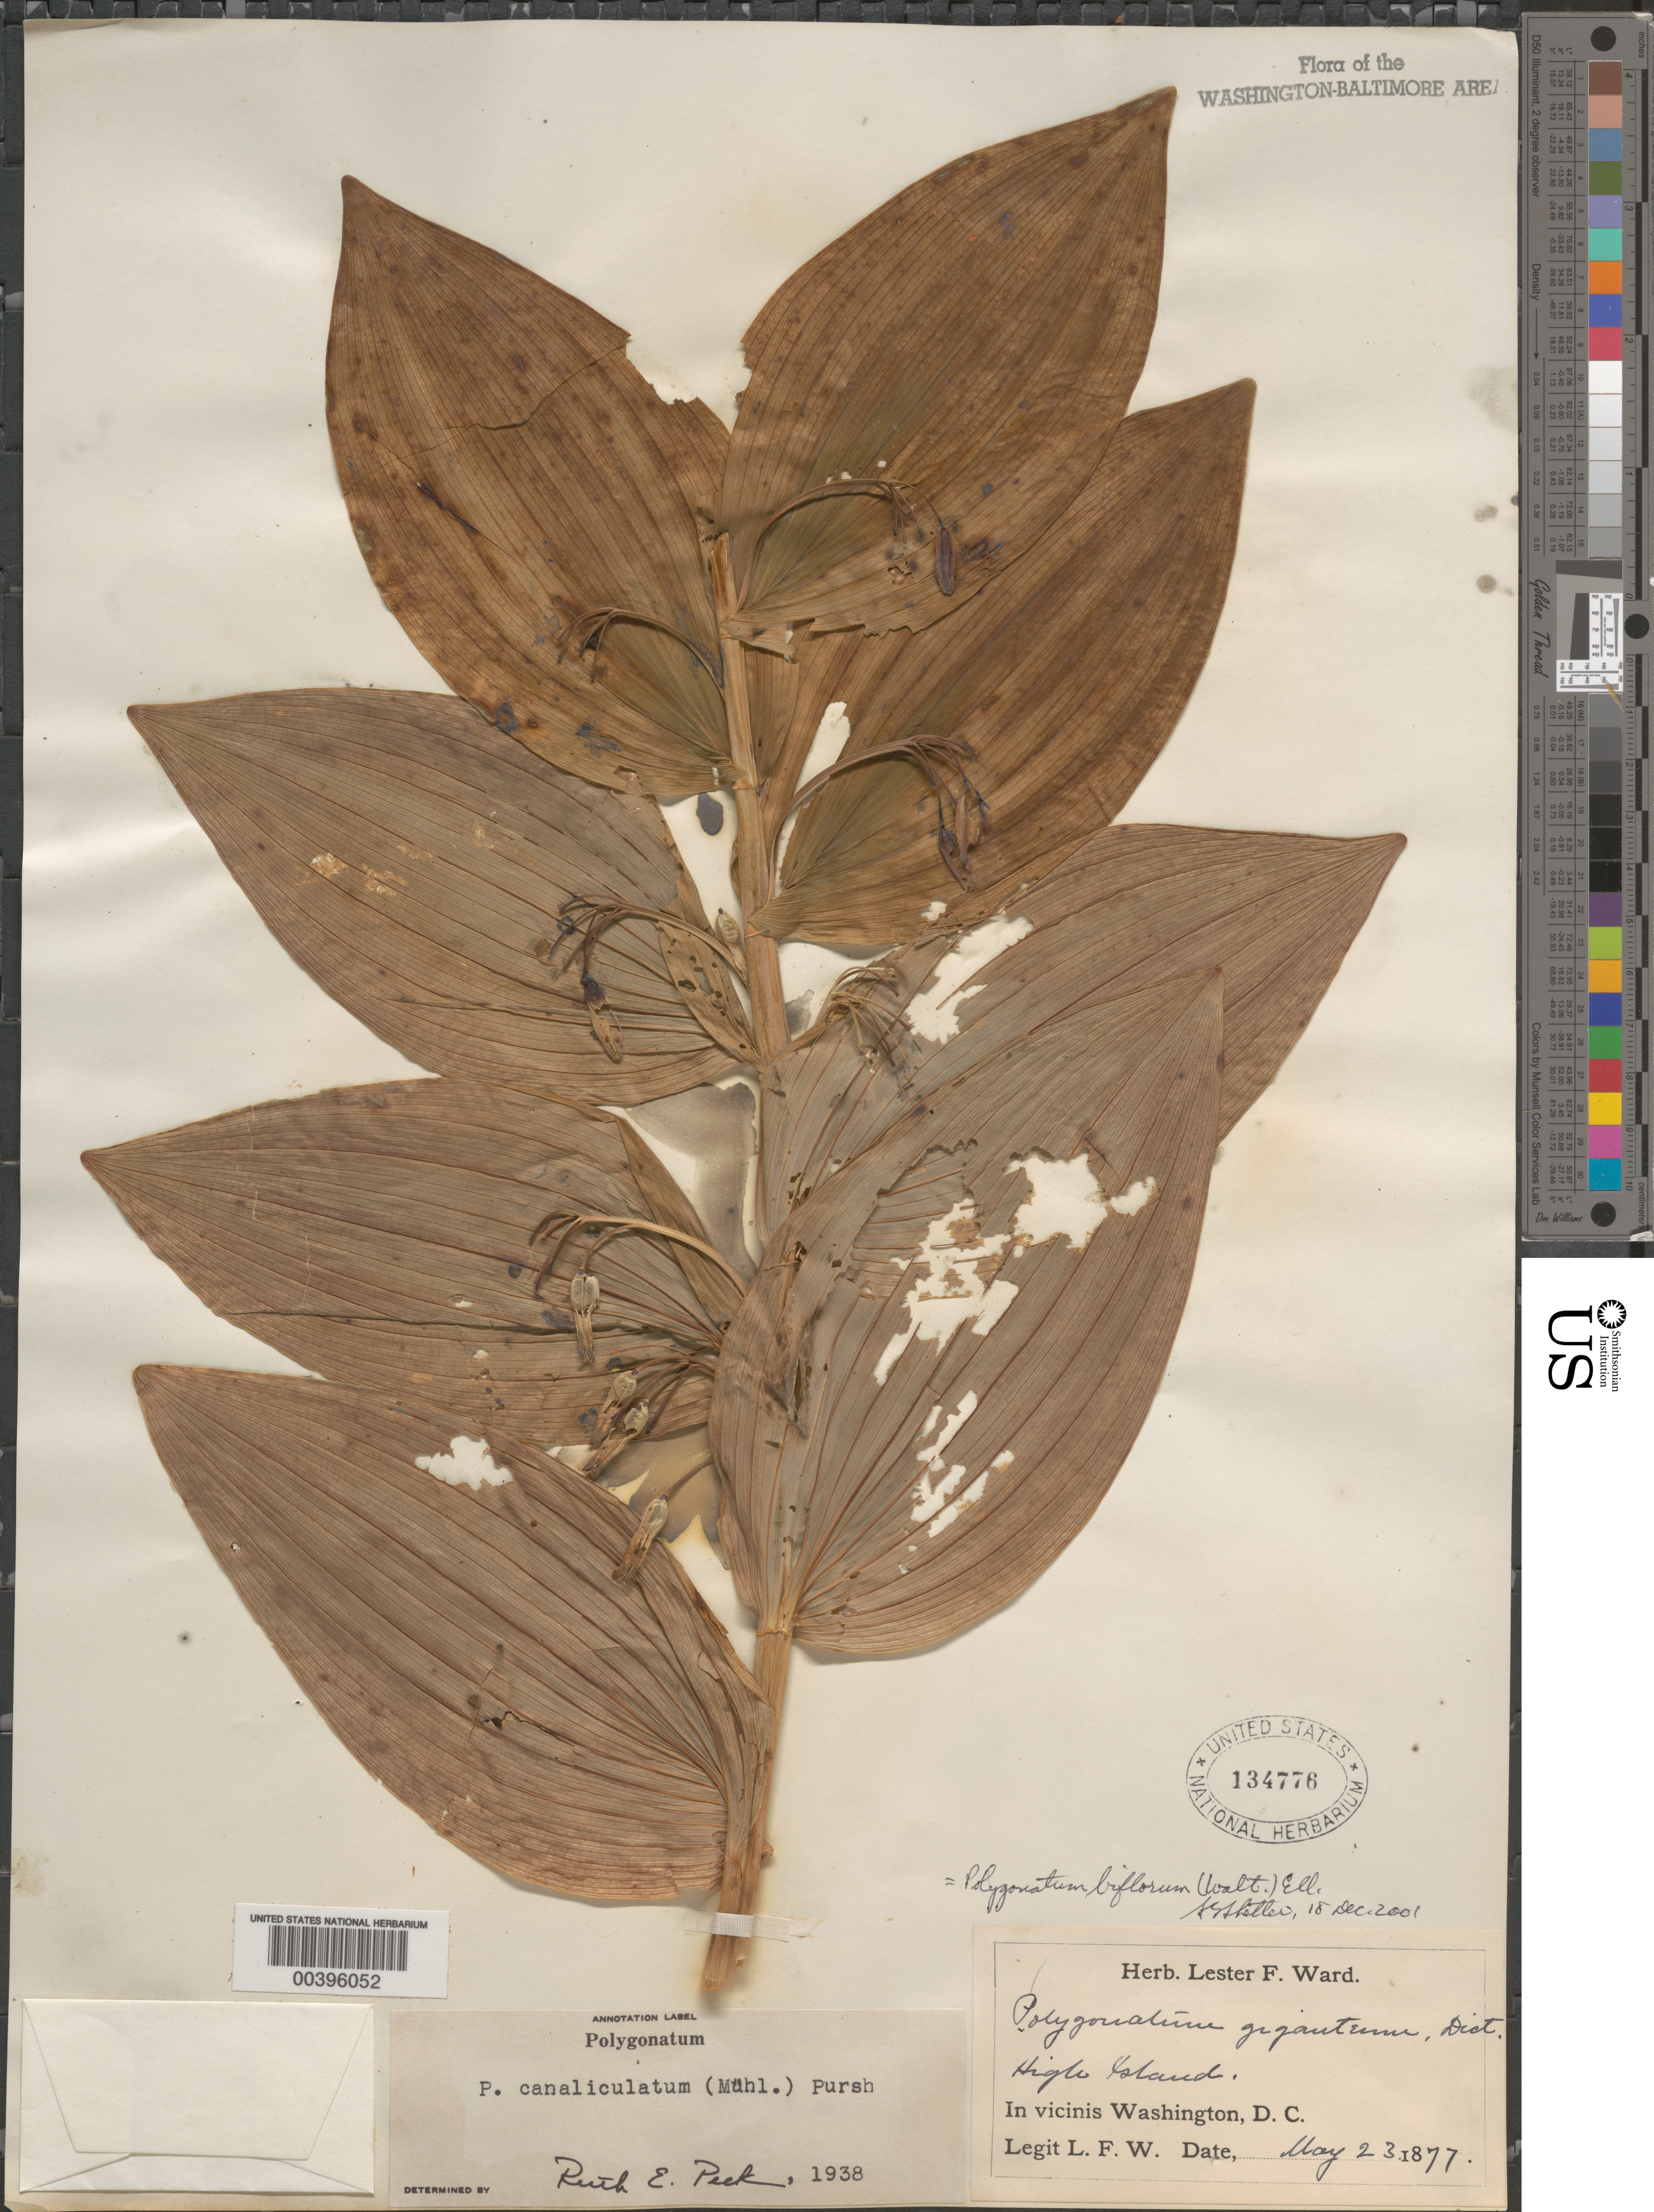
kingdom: Plantae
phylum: Tracheophyta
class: Liliopsida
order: Asparagales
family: Asparagaceae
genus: Polygonatum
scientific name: Polygonatum biflorum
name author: (Walter) Elliott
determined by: Shetler, Stanwyn G., (US), NMNH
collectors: L. F. Ward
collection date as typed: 23 May 1877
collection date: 1877-05-23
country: United States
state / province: Maryland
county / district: Montgomery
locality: High Island C. & O. Canal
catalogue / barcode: US 134776